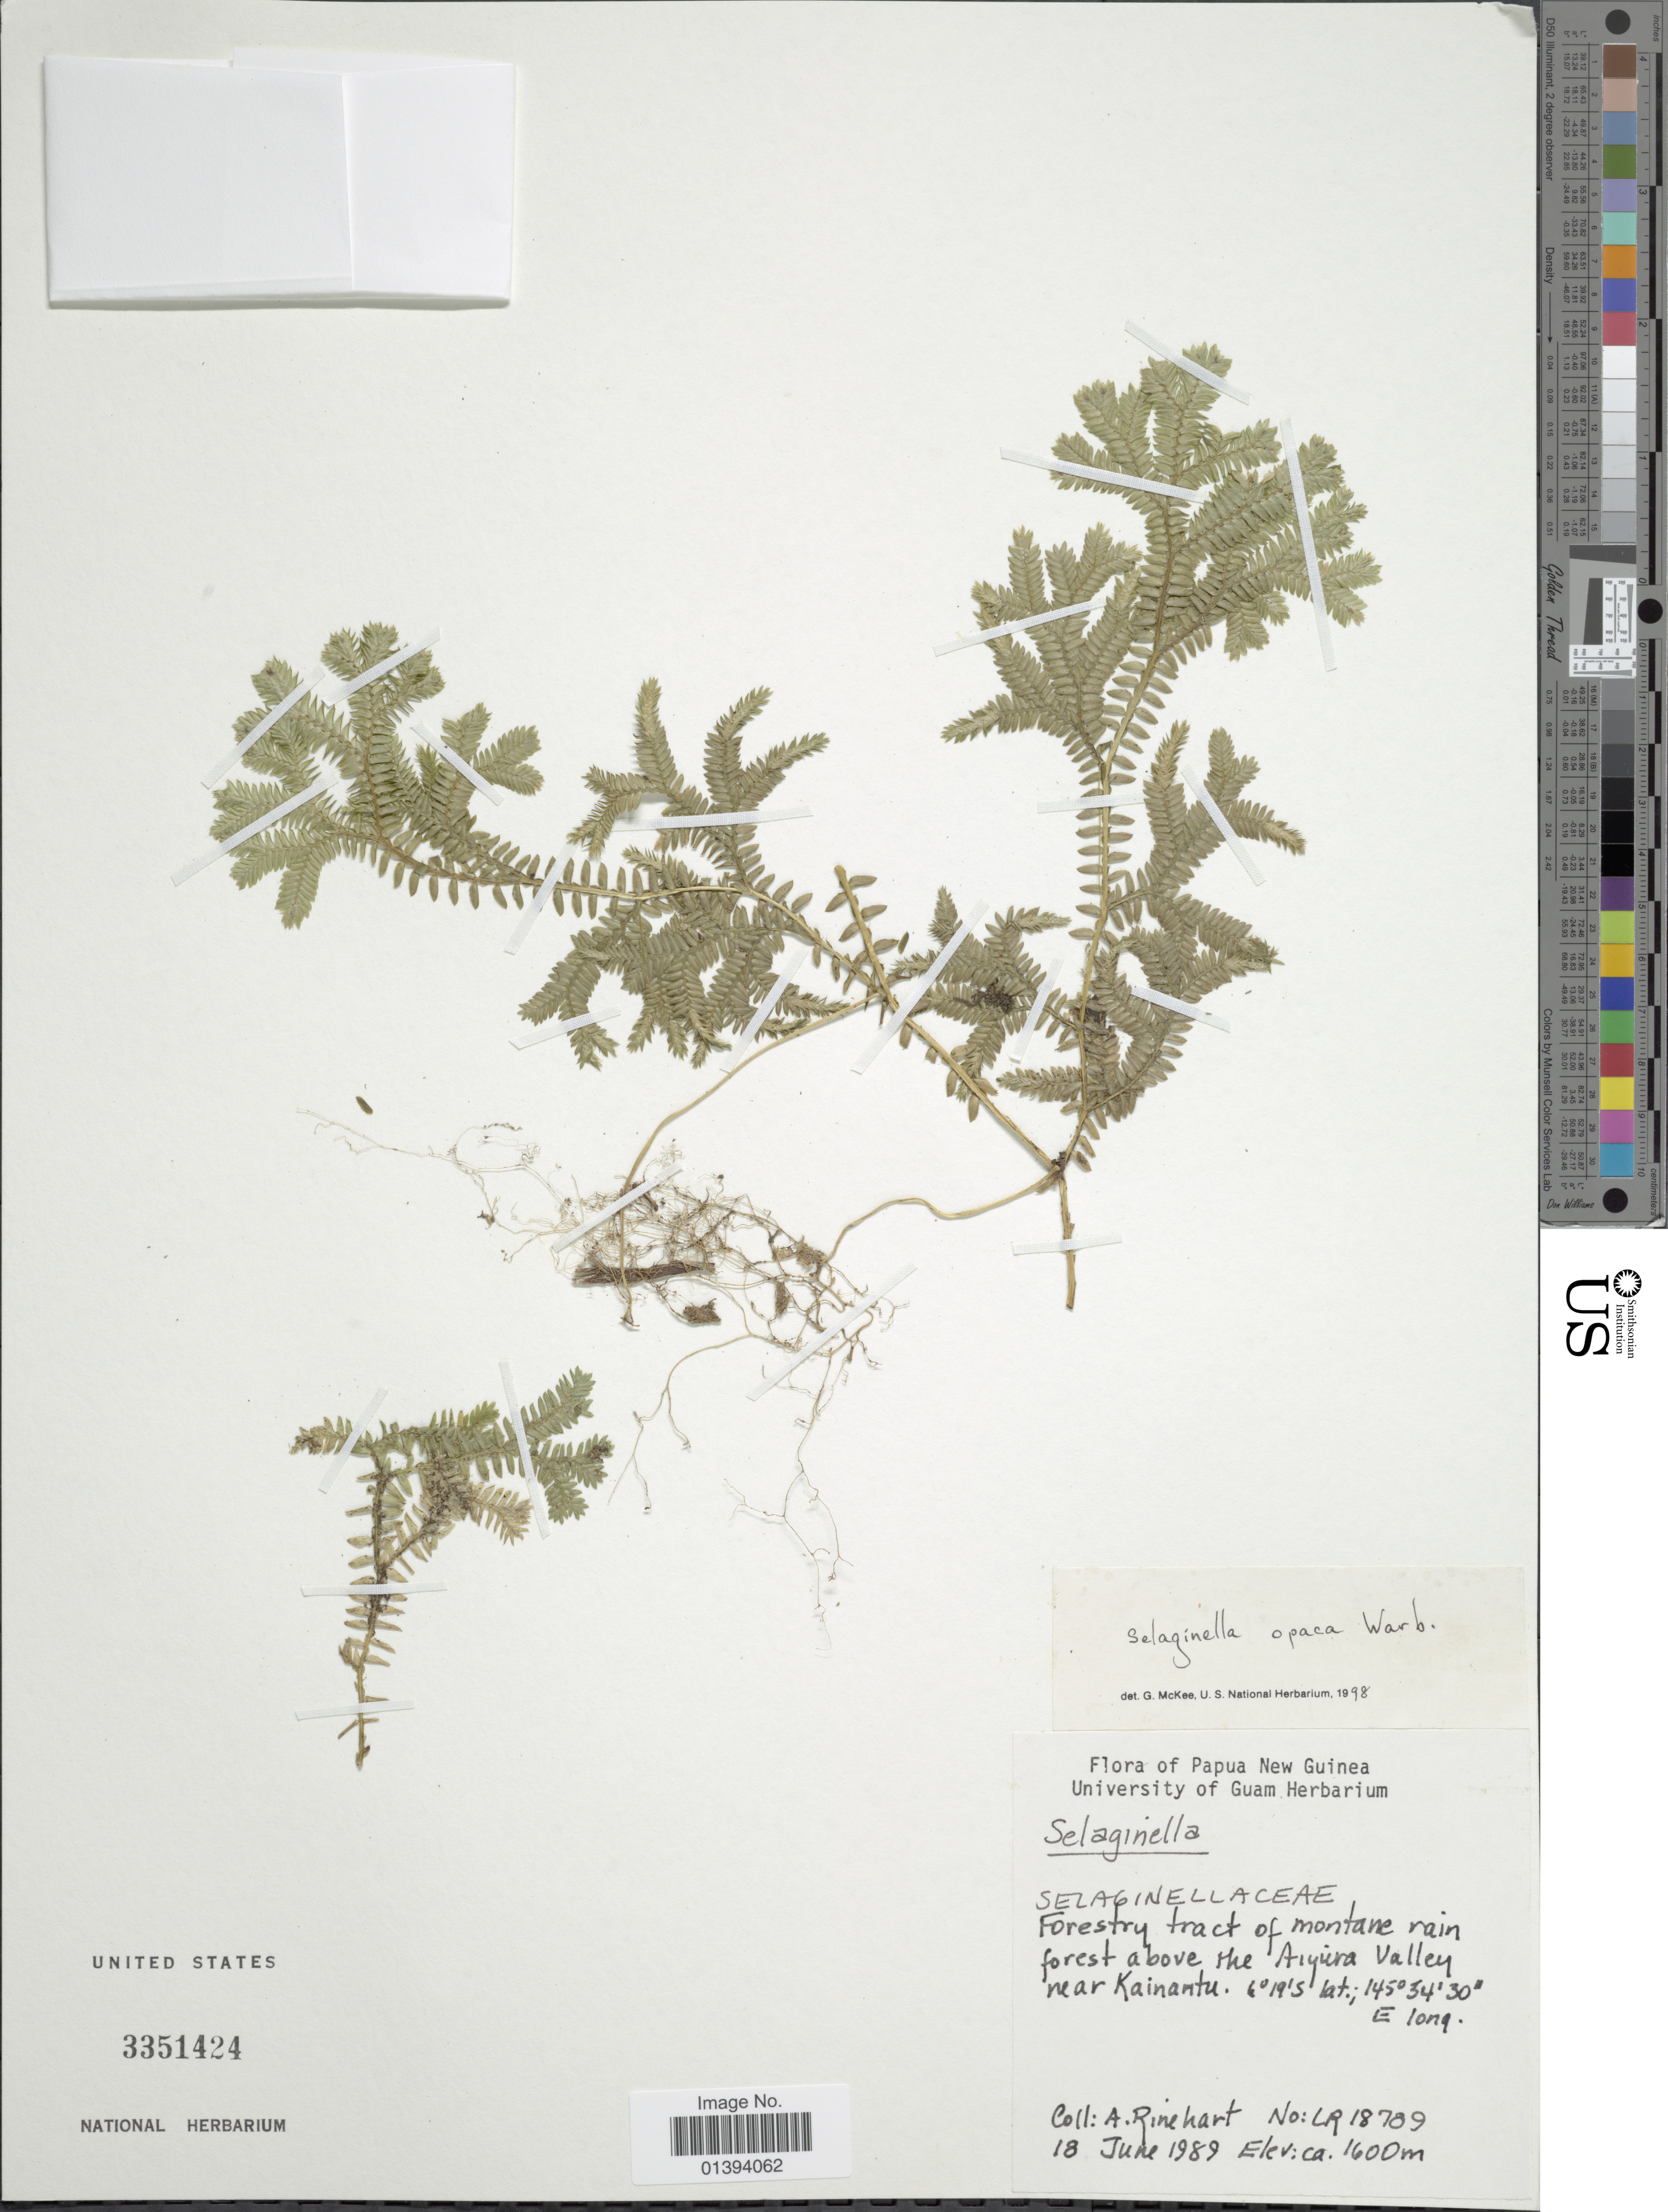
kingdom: Plantae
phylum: Tracheophyta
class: Lycopodiopsida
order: Selaginellales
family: Selaginellaceae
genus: Selaginella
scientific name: Selaginella opaca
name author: Warb.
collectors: A. Rinehart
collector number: LR 18709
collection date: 1989-06-18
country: Papua New Guinea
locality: Forestry tract of montane rain forest above the Aiyura valley near Kainantu [interpreted]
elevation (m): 1600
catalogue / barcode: US 3351424